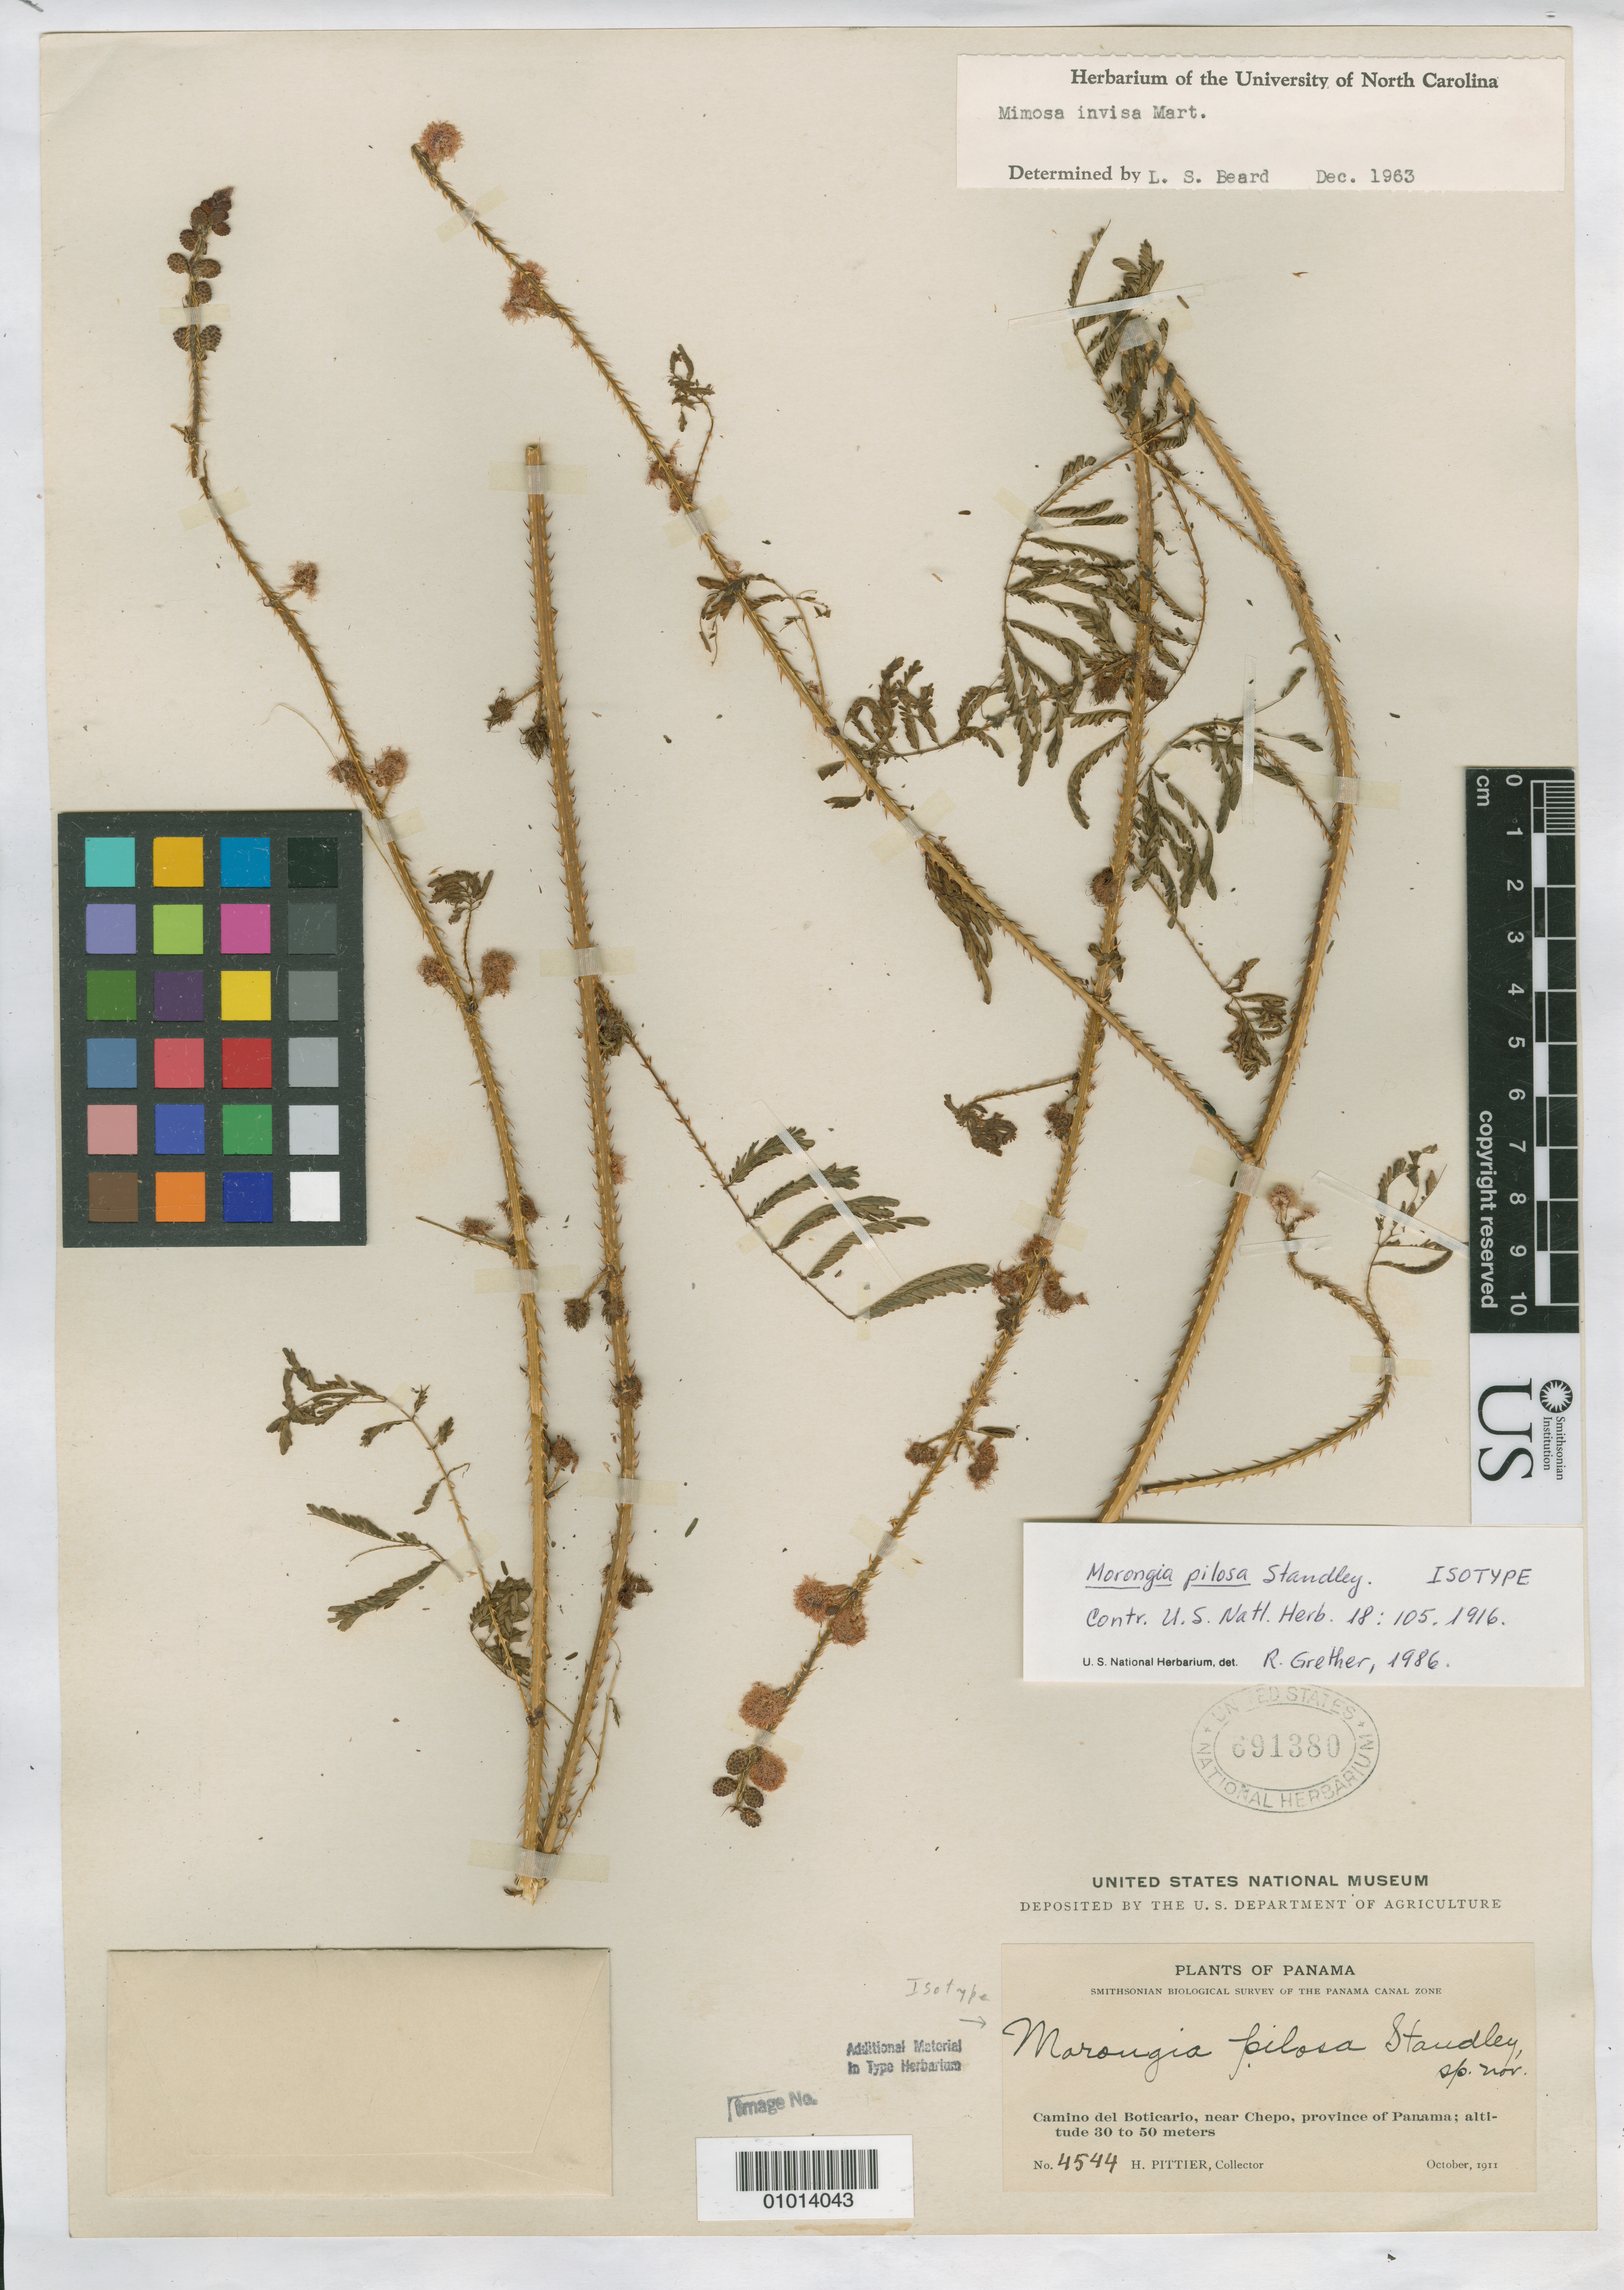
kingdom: Plantae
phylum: Tracheophyta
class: Magnoliopsida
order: Fabales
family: Fabaceae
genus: Morongia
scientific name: Morongia pilosa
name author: Standl.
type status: Isotype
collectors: H. F. Pittier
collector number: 4544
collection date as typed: Oct 1911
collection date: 1911-10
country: Panama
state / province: Panamá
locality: Camino del Boticario, near Chepo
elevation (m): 30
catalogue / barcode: US 691380